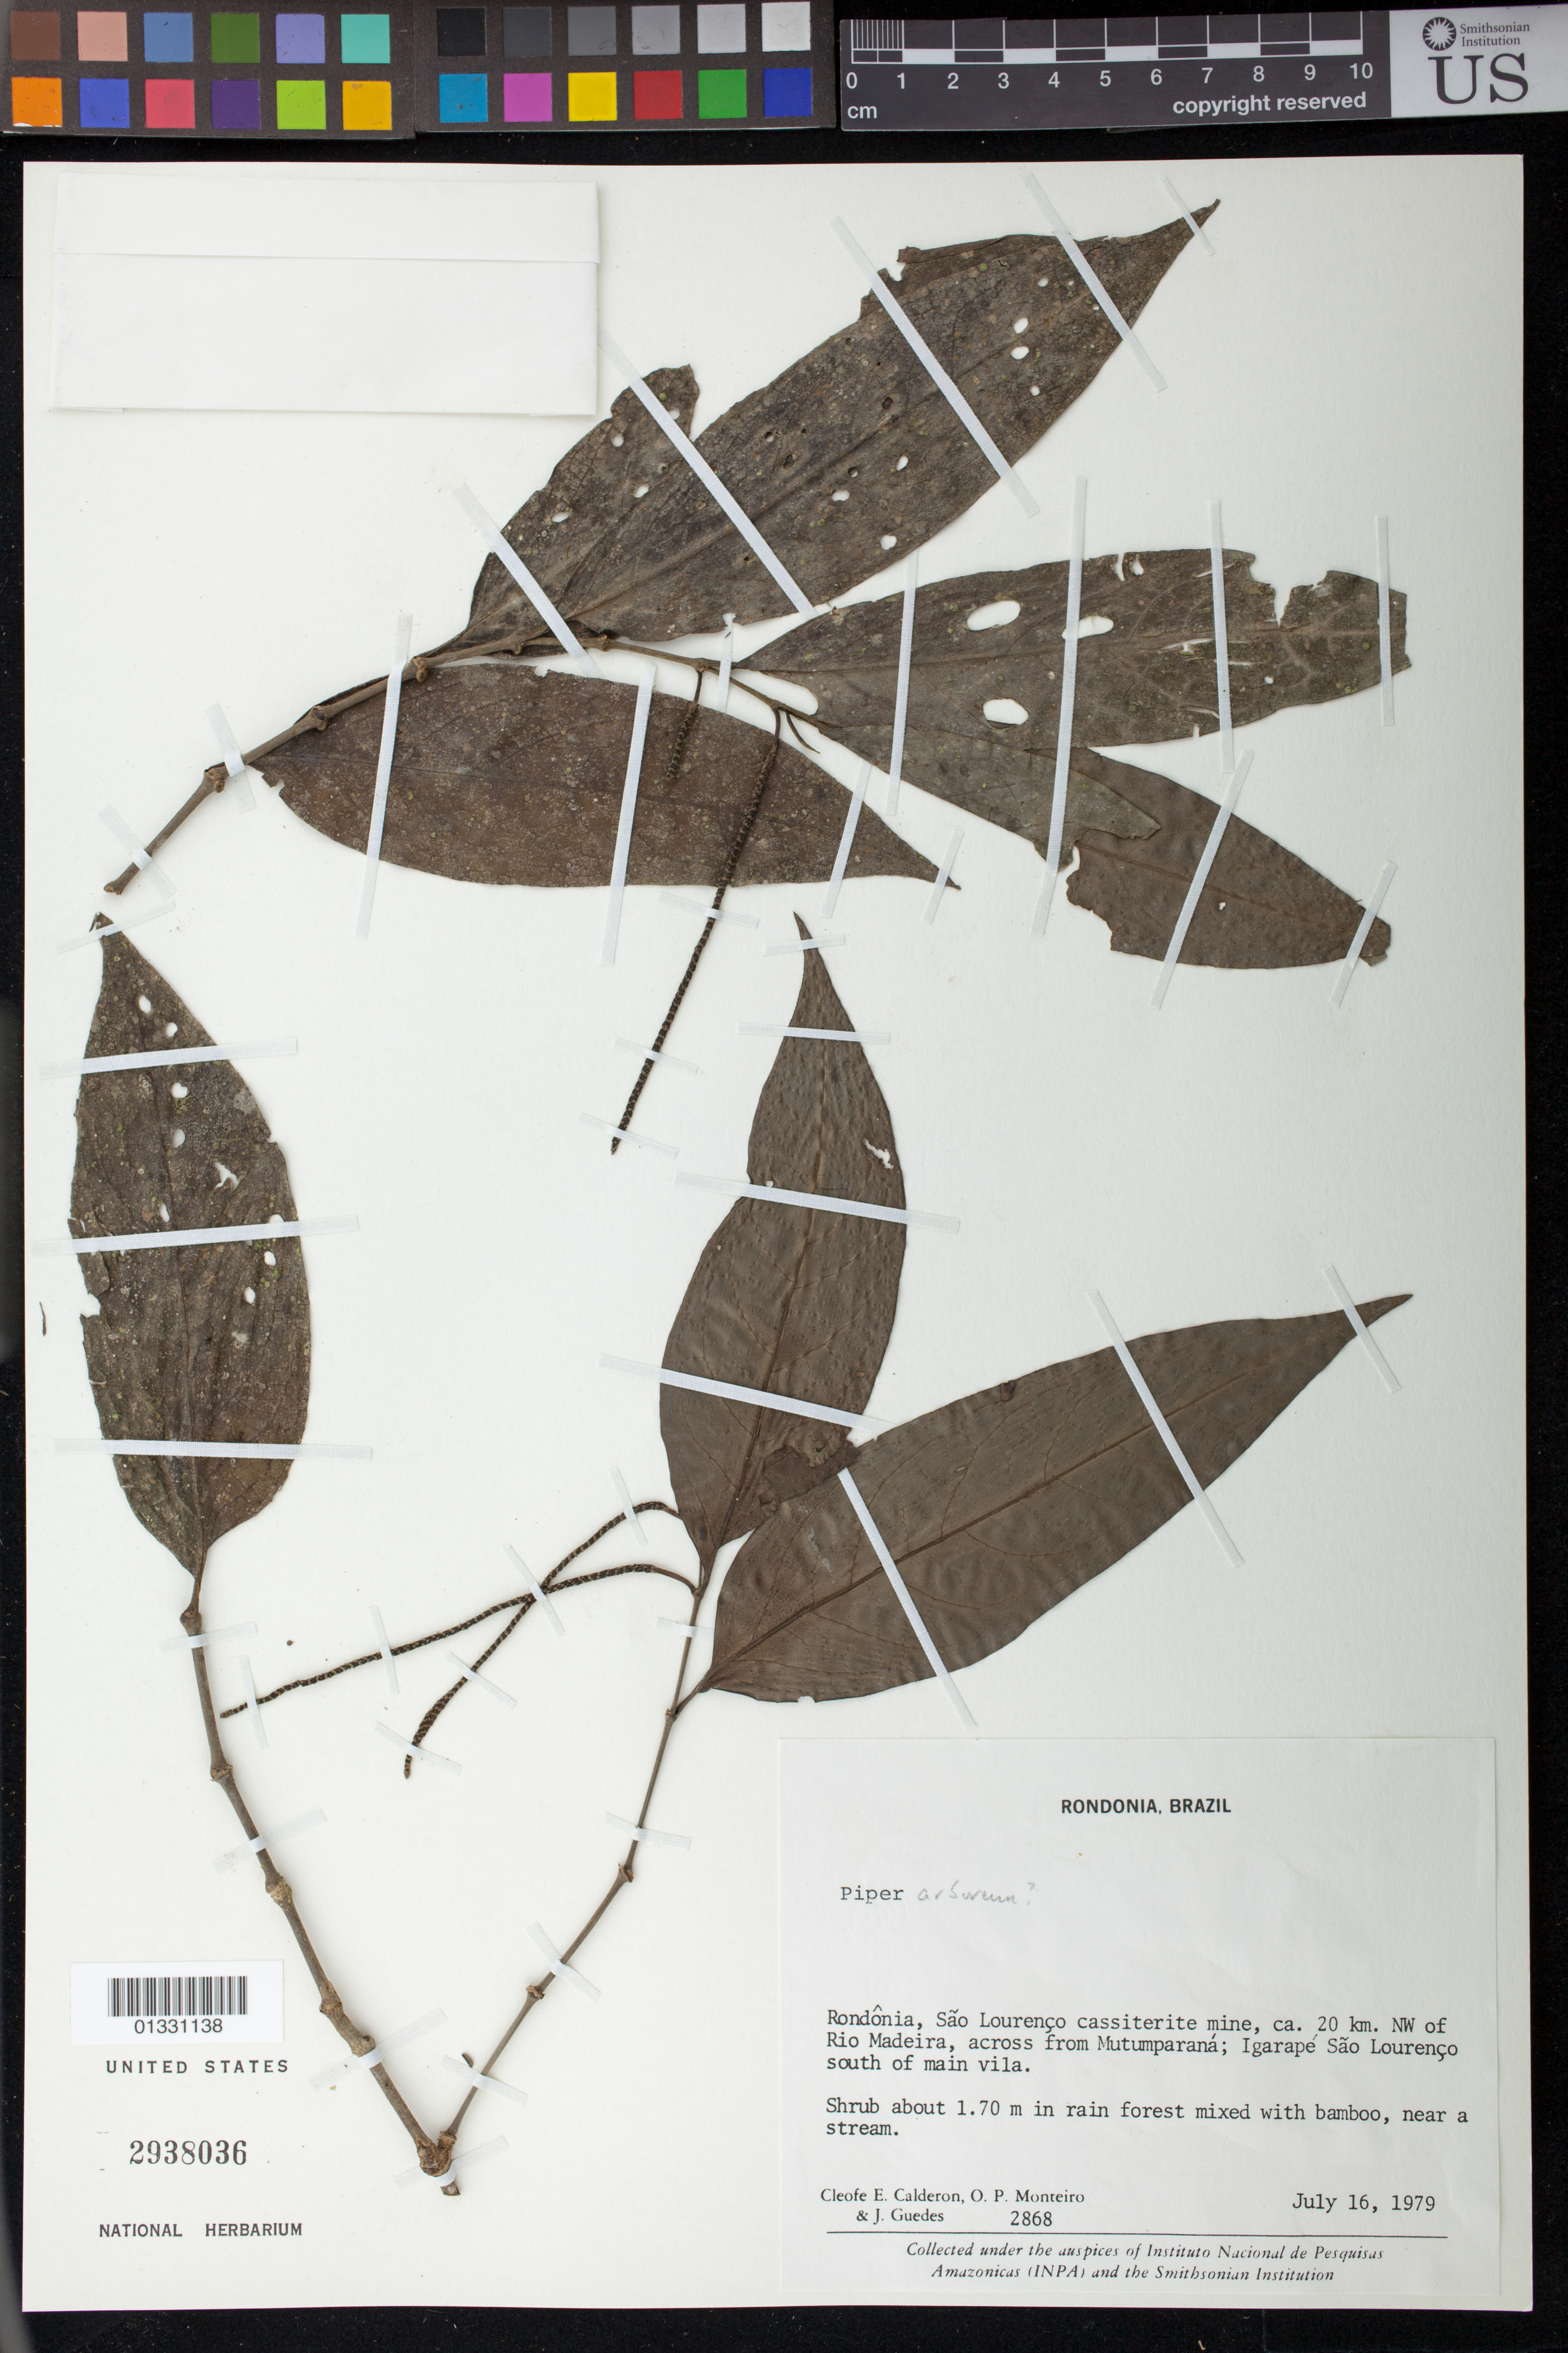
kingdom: Plantae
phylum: Tracheophyta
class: Magnoliopsida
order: Piperales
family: Piperaceae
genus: Piper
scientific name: Piper sp.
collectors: C. Calderon, O. P. Monteiro & J. Guedes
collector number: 2868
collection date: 1979-07-16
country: Brazil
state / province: Rondônia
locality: São Lorenço cassiterite mine, ca. 20km NW of Rio Madeira, across from Mutumparanã.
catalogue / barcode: US 2938036